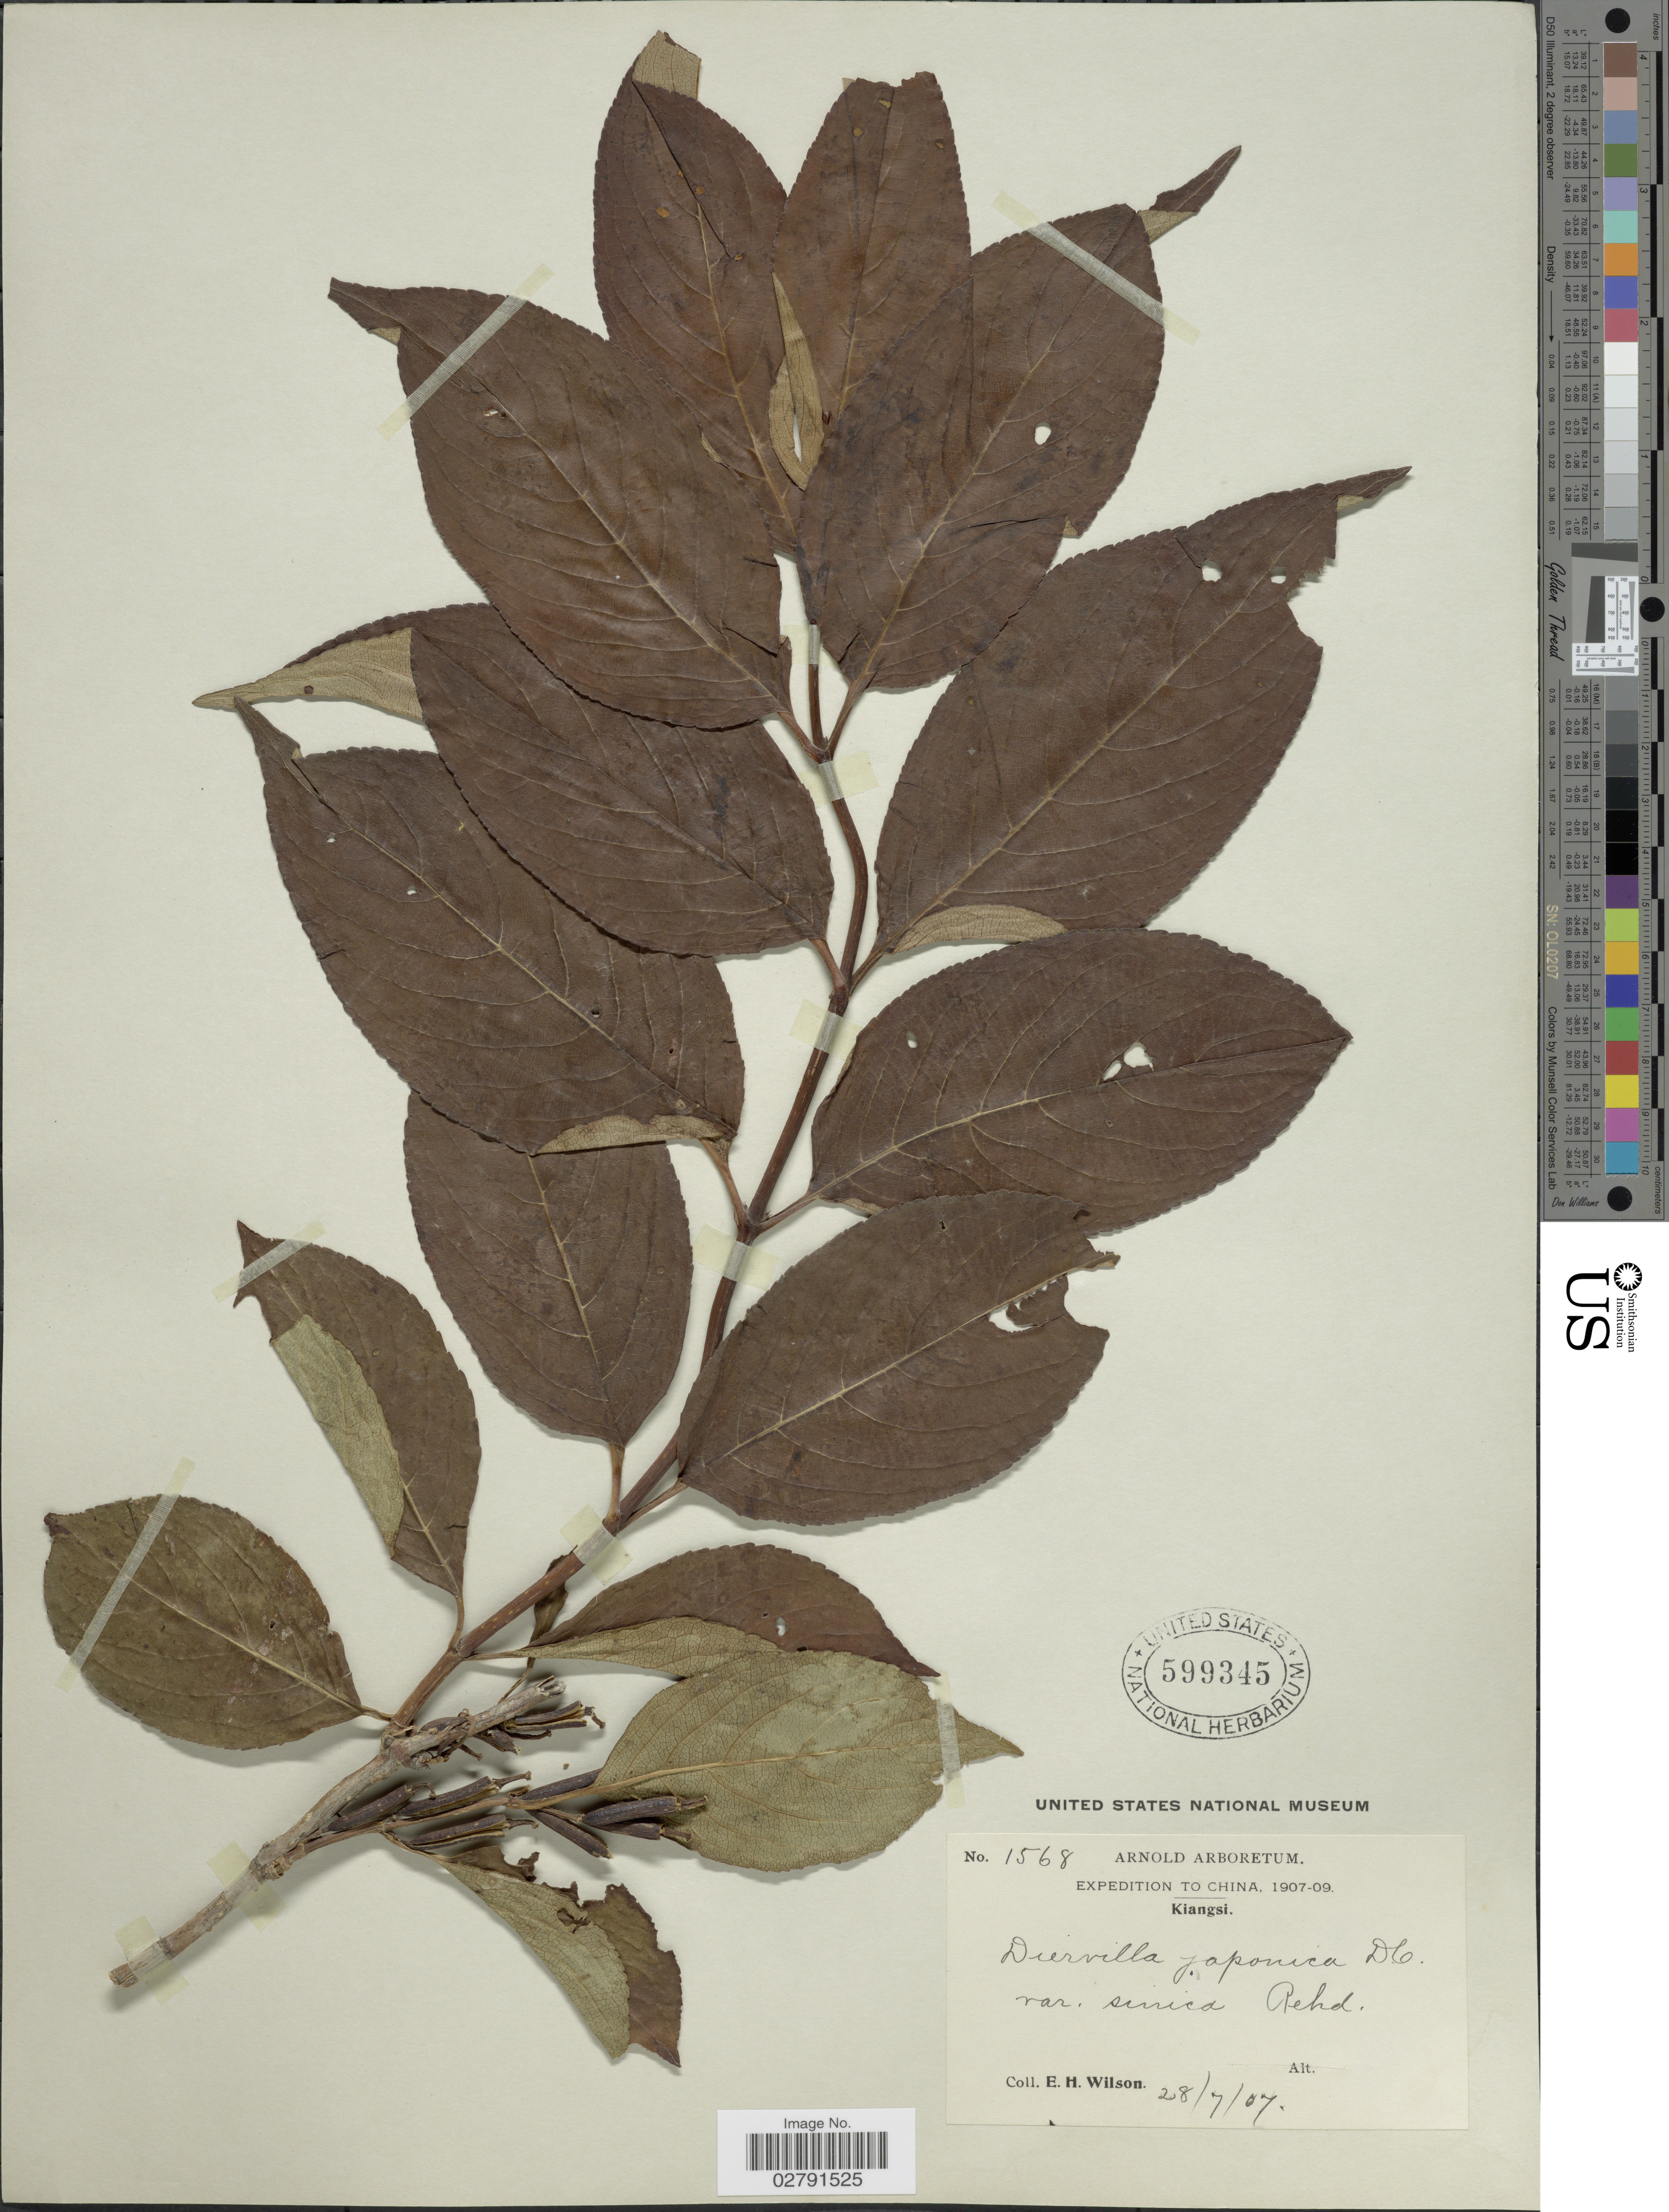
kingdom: Plantae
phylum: Tracheophyta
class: Magnoliopsida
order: Dipsacales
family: Caprifoliaceae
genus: Diervilla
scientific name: Diervilla japonica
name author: (Thunb.) DC.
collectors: E. Wilson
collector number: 1568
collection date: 1907-07-28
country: China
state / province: Jiangxi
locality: Kiangsi.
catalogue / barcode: US 599345